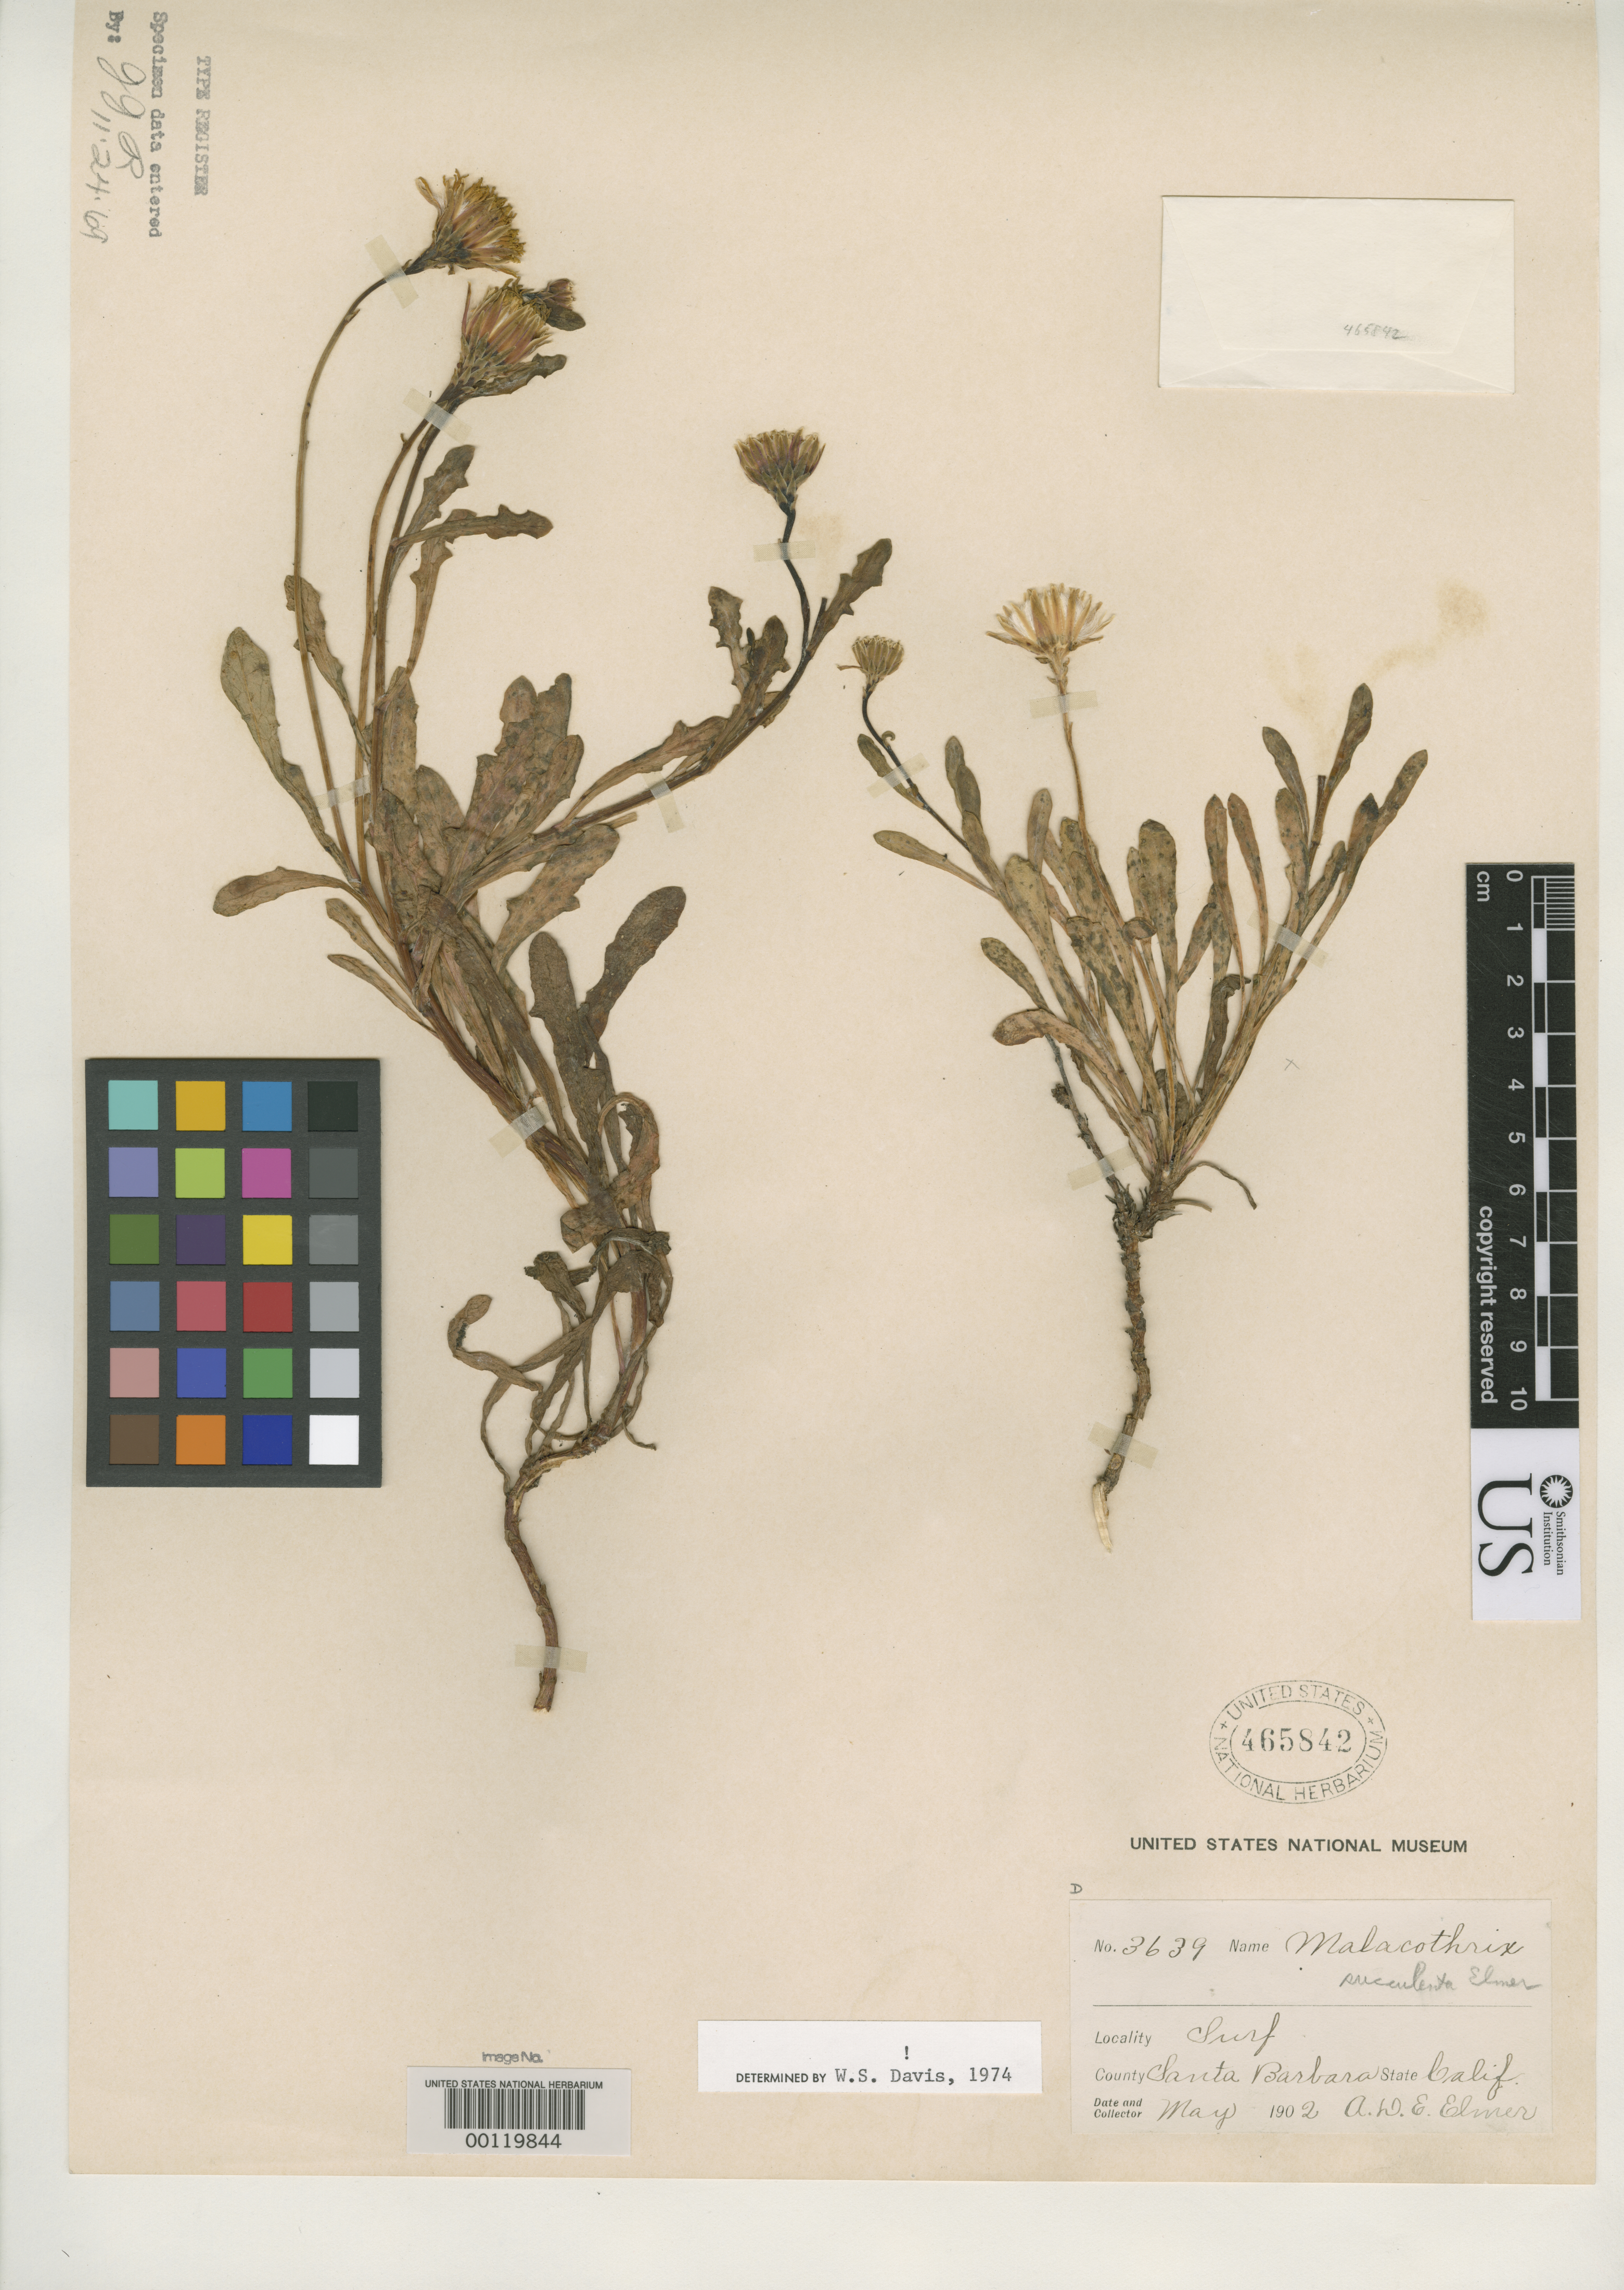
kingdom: Plantae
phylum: Tracheophyta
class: Magnoliopsida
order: Asterales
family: Asteraceae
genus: Malacothrix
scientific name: Malacothrix succulenta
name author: Elmer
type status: Isotype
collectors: A. D. E. Elmer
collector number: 3639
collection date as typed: May 1902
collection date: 1902-05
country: United States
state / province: California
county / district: Santa Barbara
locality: Surf.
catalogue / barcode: US 465842